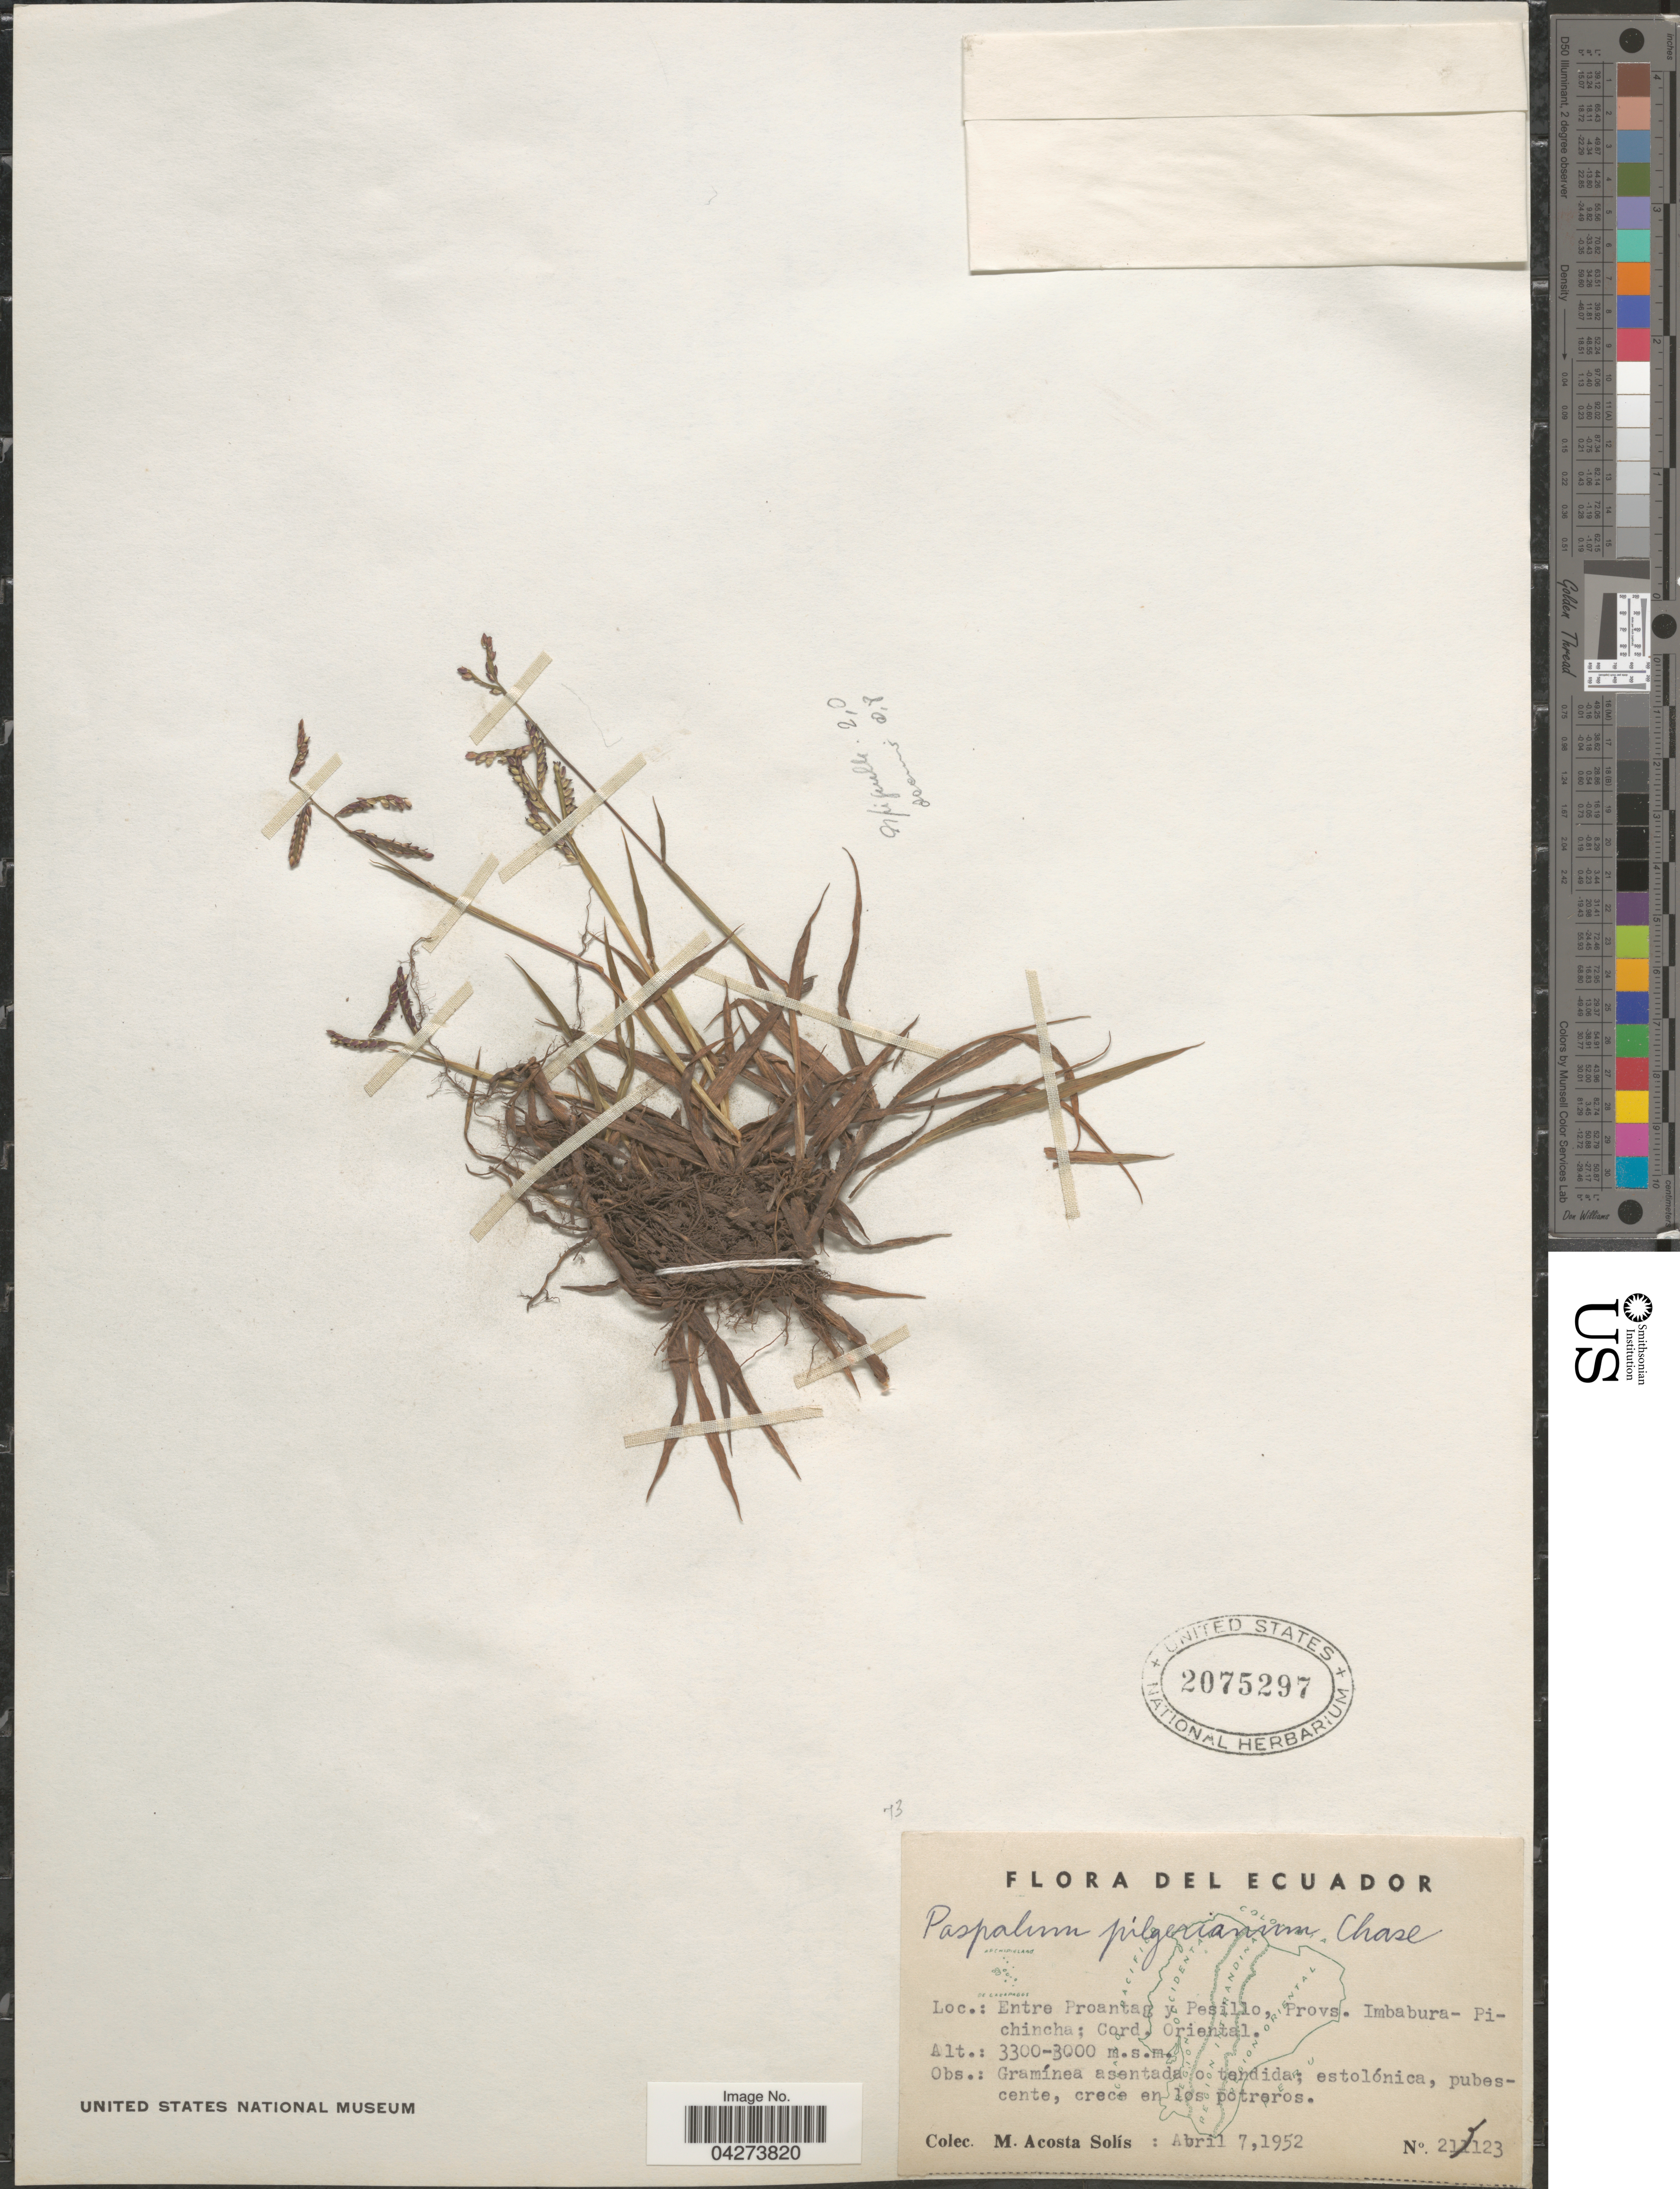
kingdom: Plantae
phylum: Tracheophyta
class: Liliopsida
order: Poales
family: Poaceae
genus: Paspalum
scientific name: Paspalum pilgerianum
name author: Chase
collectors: M. Acosta Solis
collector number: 211123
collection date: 1952-04-07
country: Ecuador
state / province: Imbabura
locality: Entre Proantag y Pesillo, Provs. Imbabura - Pichincha; Cord. Oriental.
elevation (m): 3000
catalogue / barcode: US 2075297